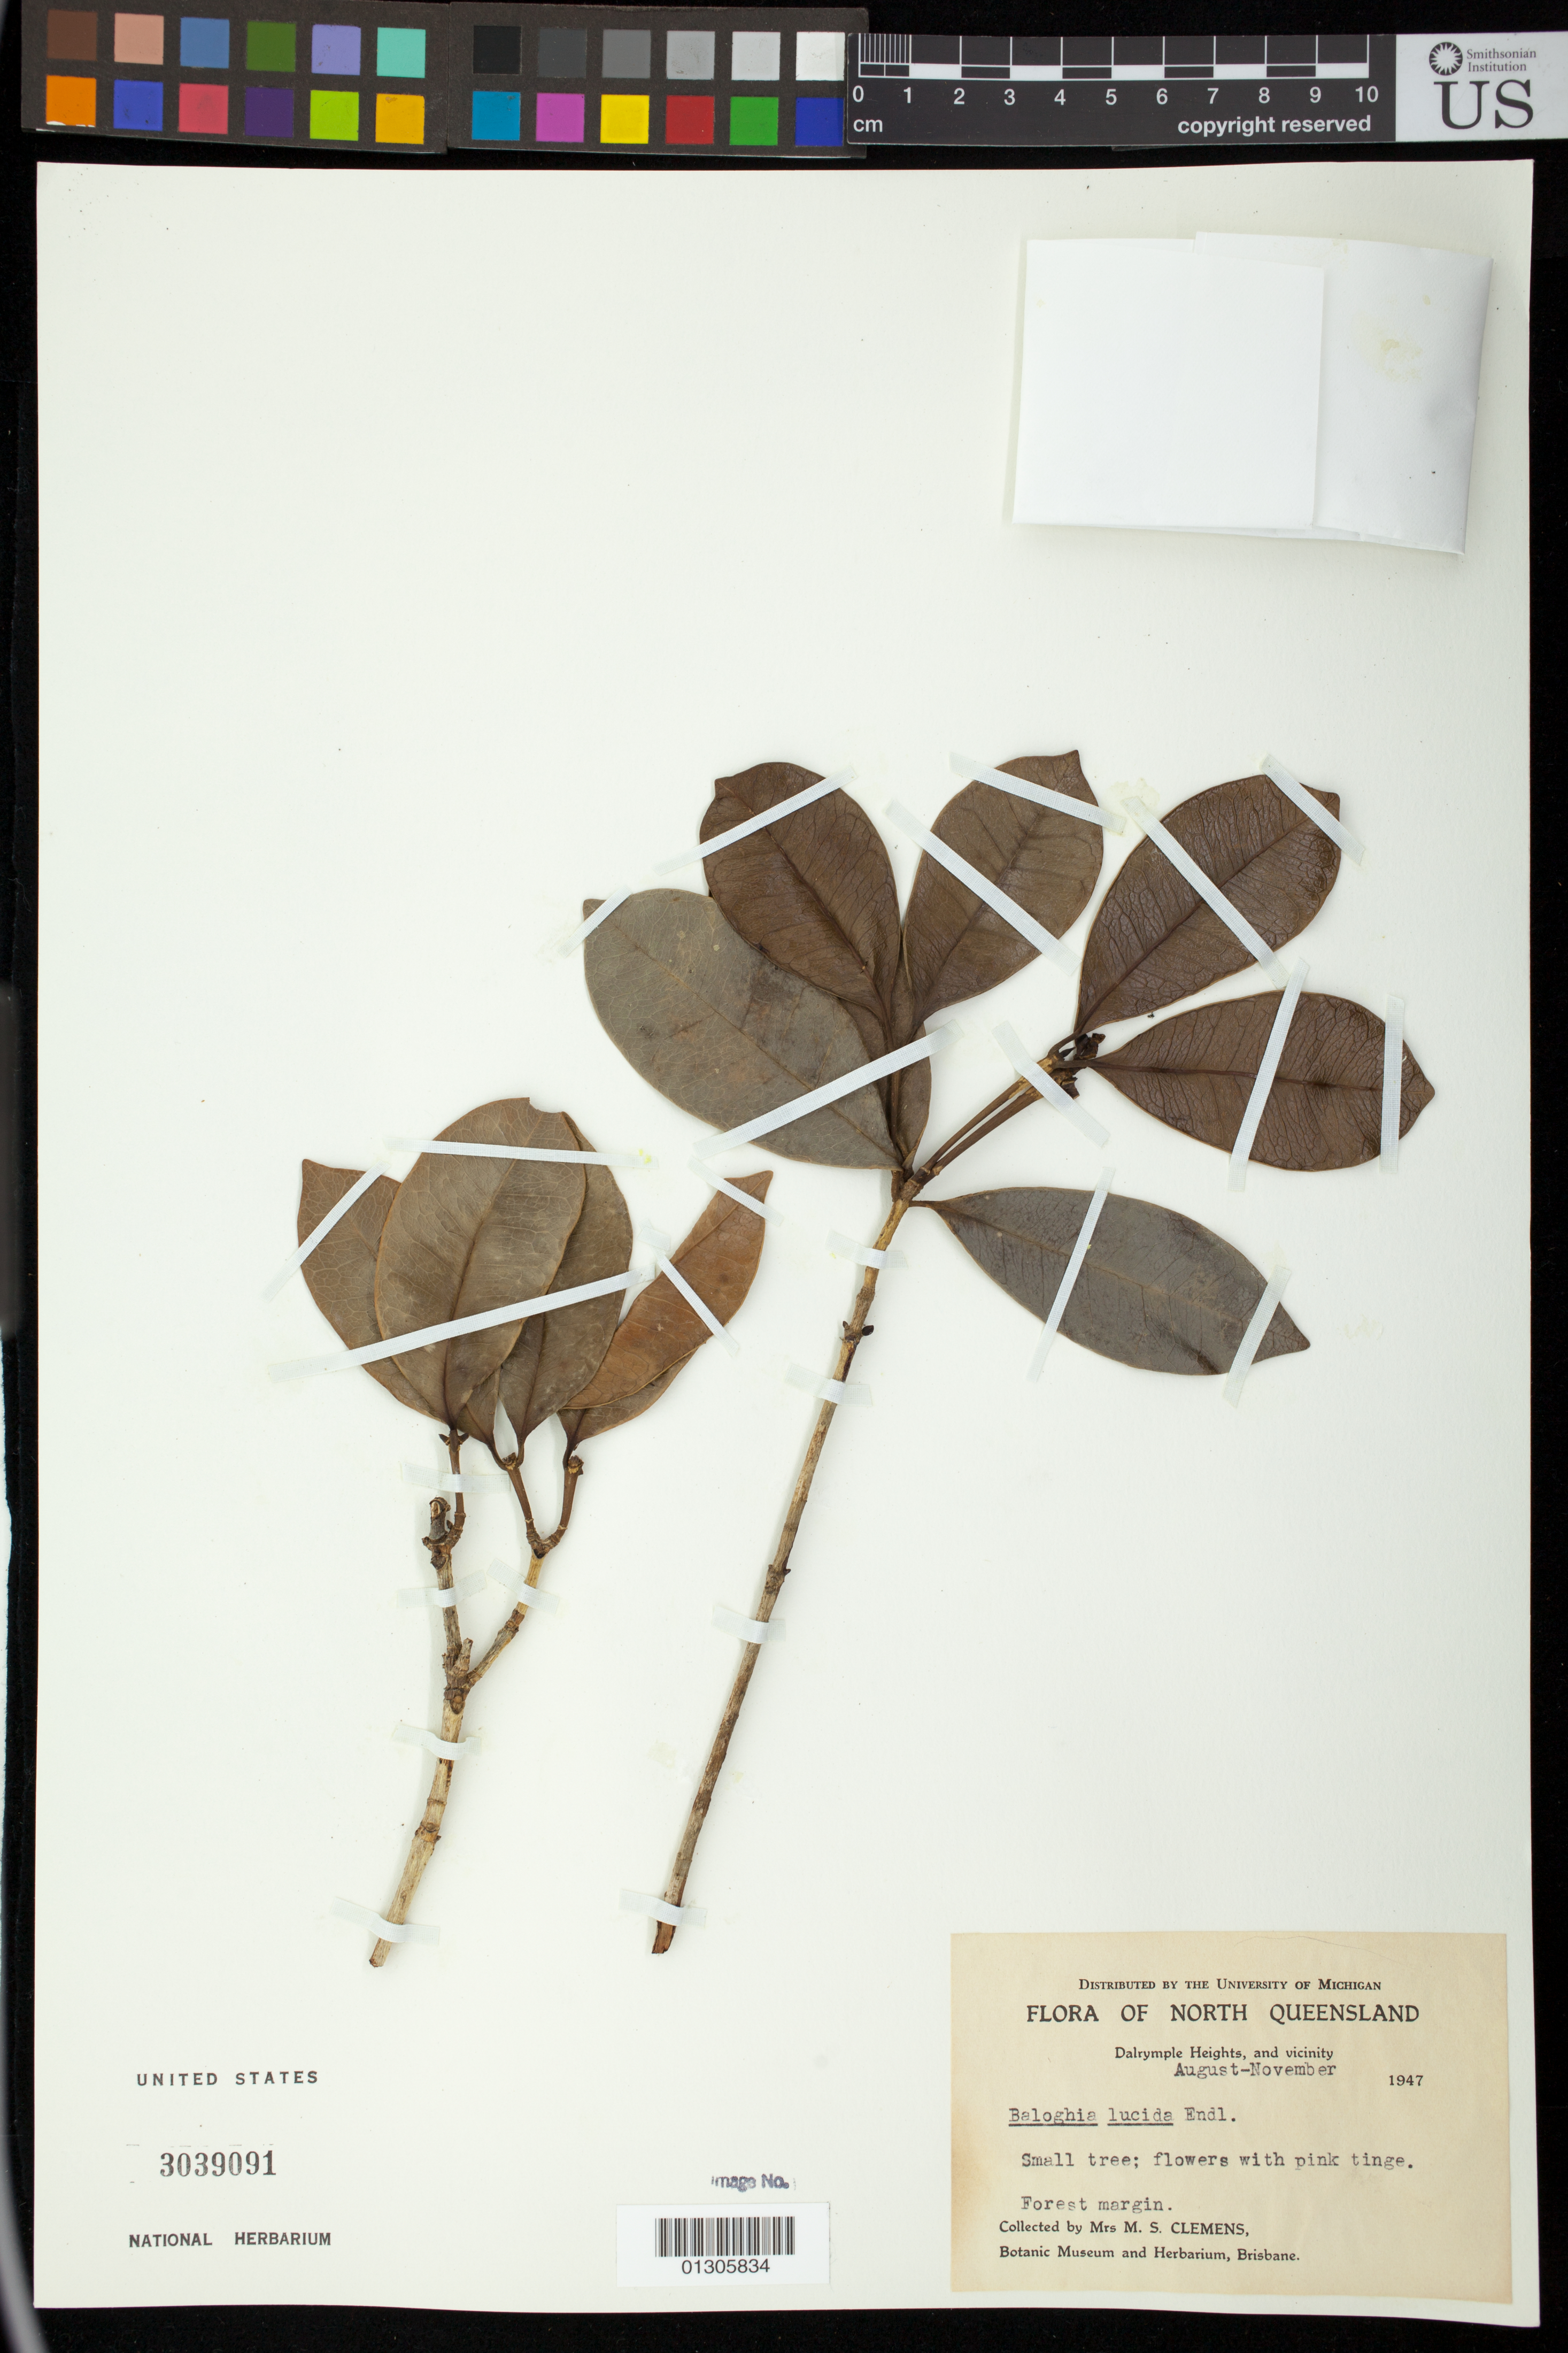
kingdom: Plantae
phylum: Tracheophyta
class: Magnoliopsida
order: Malpighiales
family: Euphorbiaceae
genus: Baloghia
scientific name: Baloghia lucida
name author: Endl.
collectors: M. S. Clemens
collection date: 1947-11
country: Australia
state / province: Queensland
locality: Dalrymple Heights, and vicinity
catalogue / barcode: US 3039091